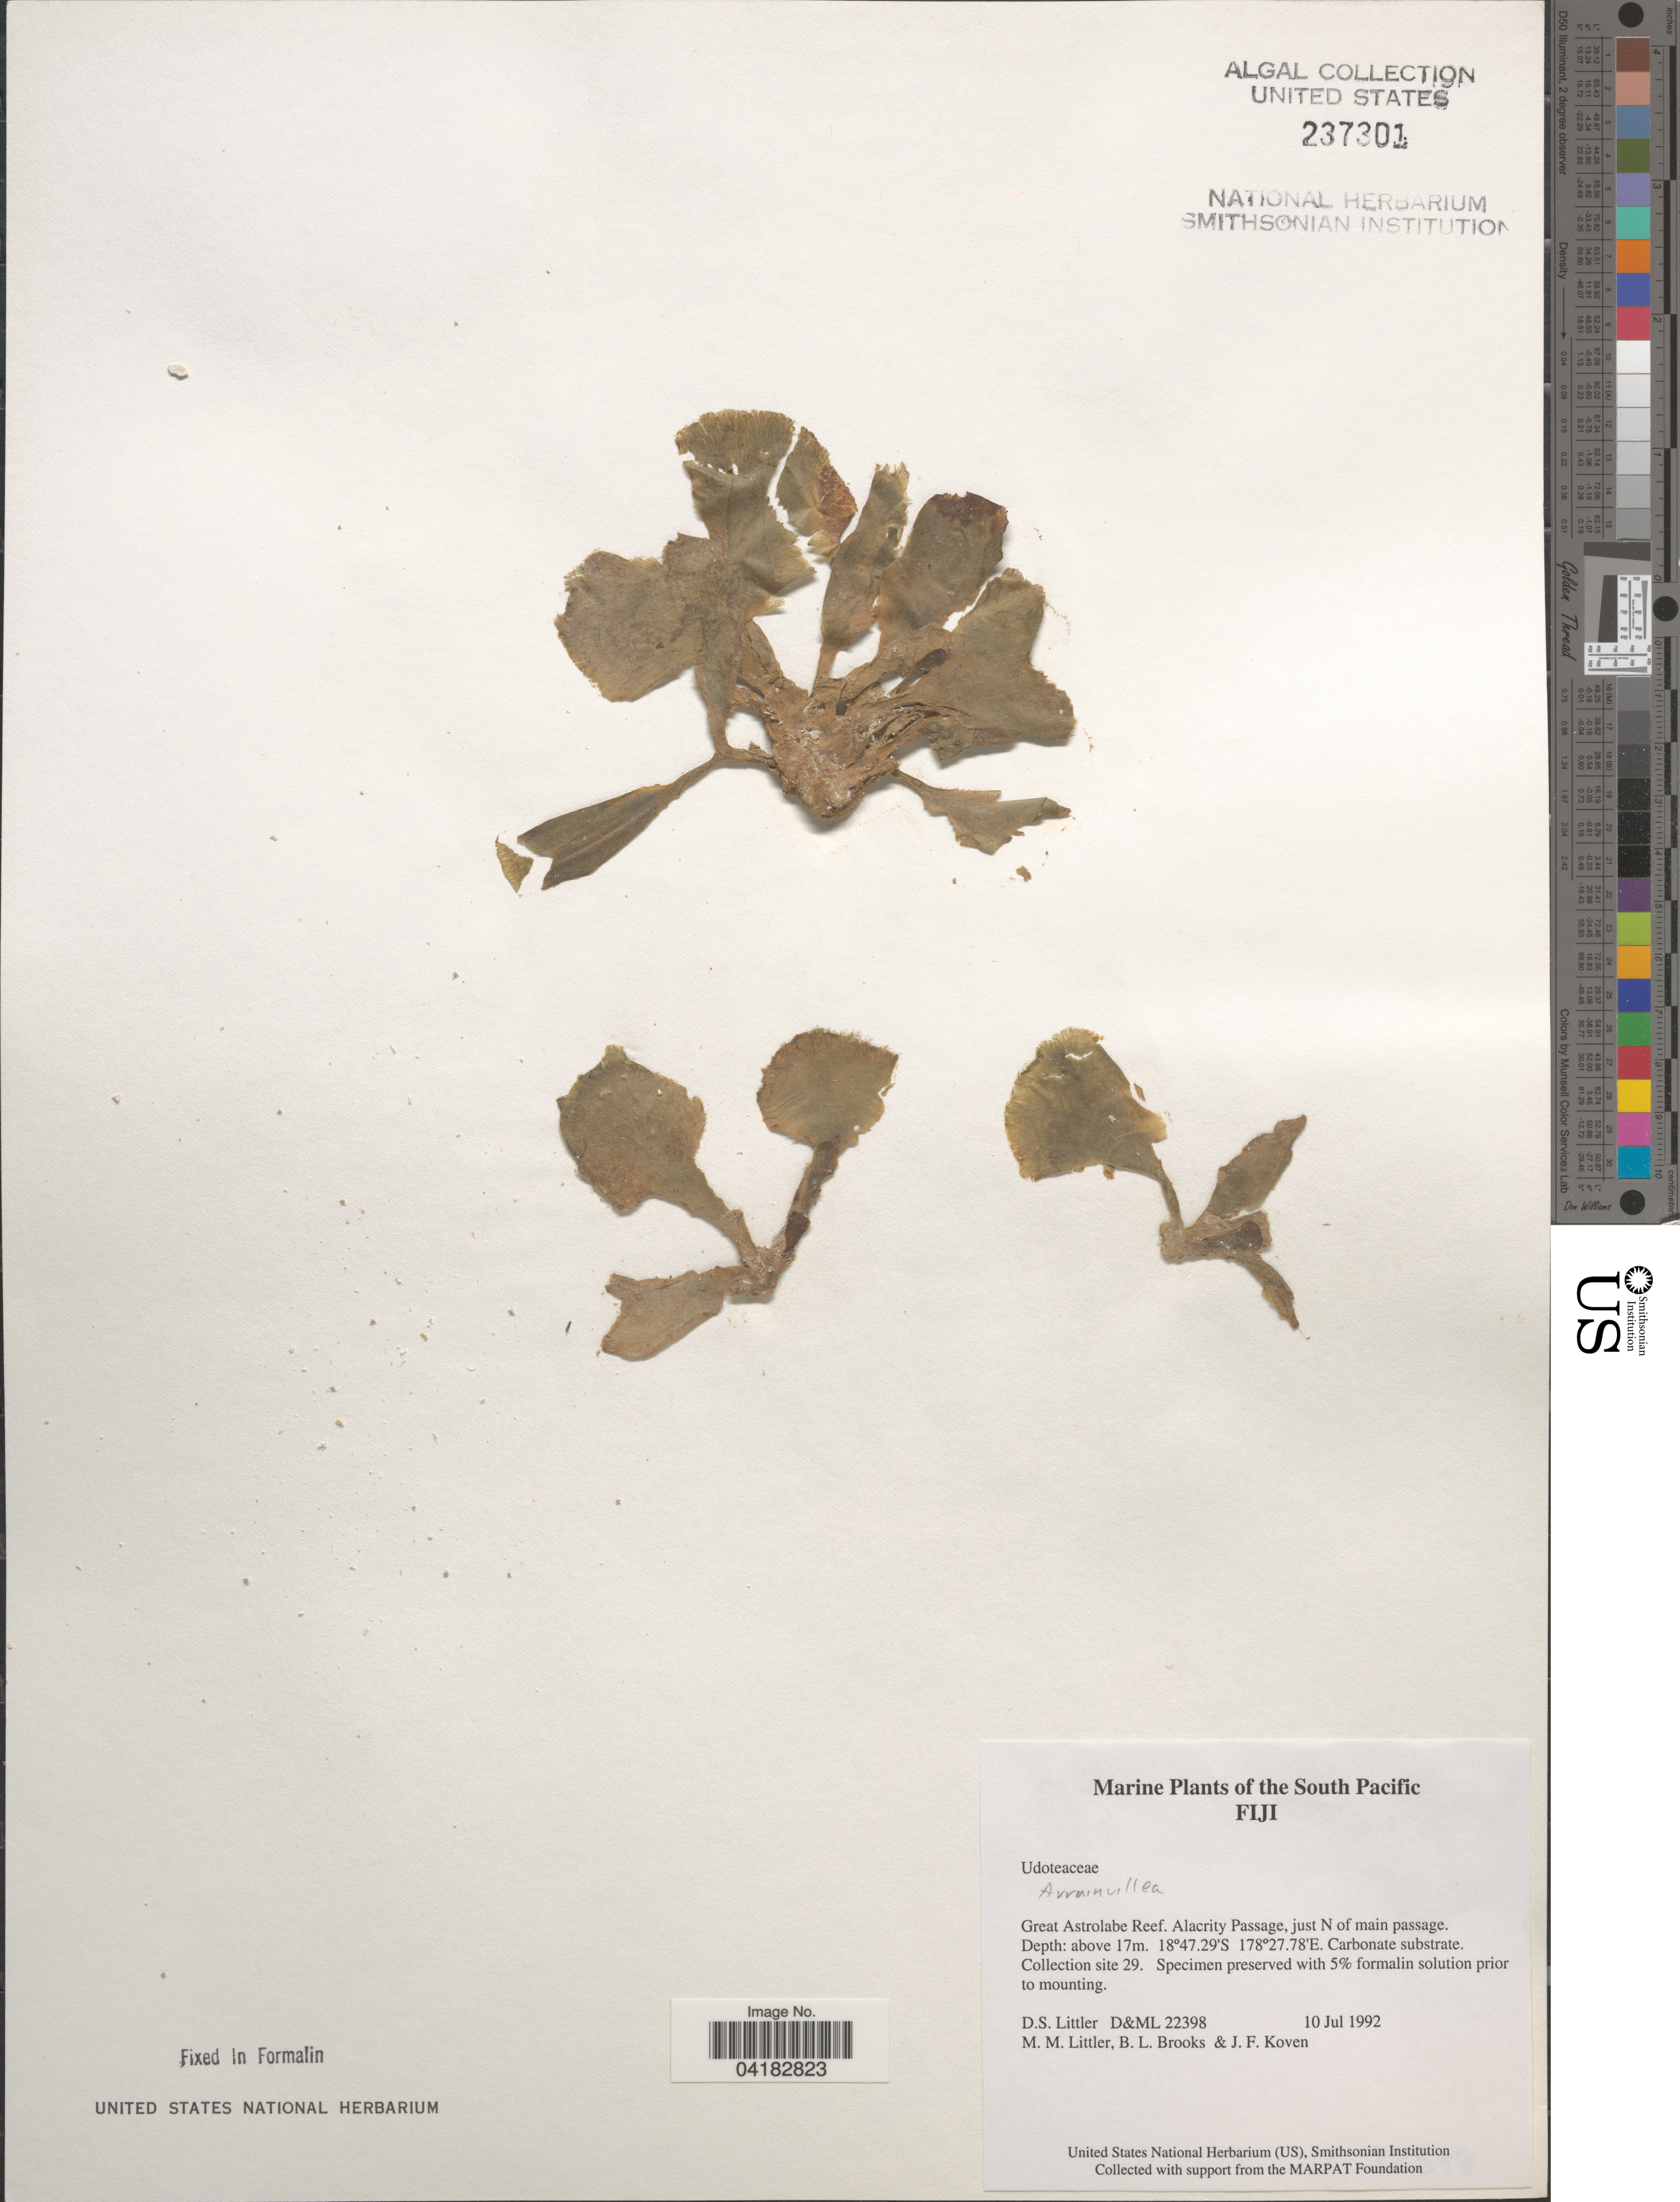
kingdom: Plantae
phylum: Chlorophyta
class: Ulvophyceae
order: Bryopsidales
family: Dichotomosiphonaceae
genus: Avrainvillea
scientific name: Avrainvillea sp.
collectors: D. S. Littler, B. Brooks & J. Koven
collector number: D&ML22398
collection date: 1992-07-10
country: Fiji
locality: South Pacific. Great Astrolabe Reef. Alacrity Passage, just N of main passage. Collection site 29.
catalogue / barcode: US 237301